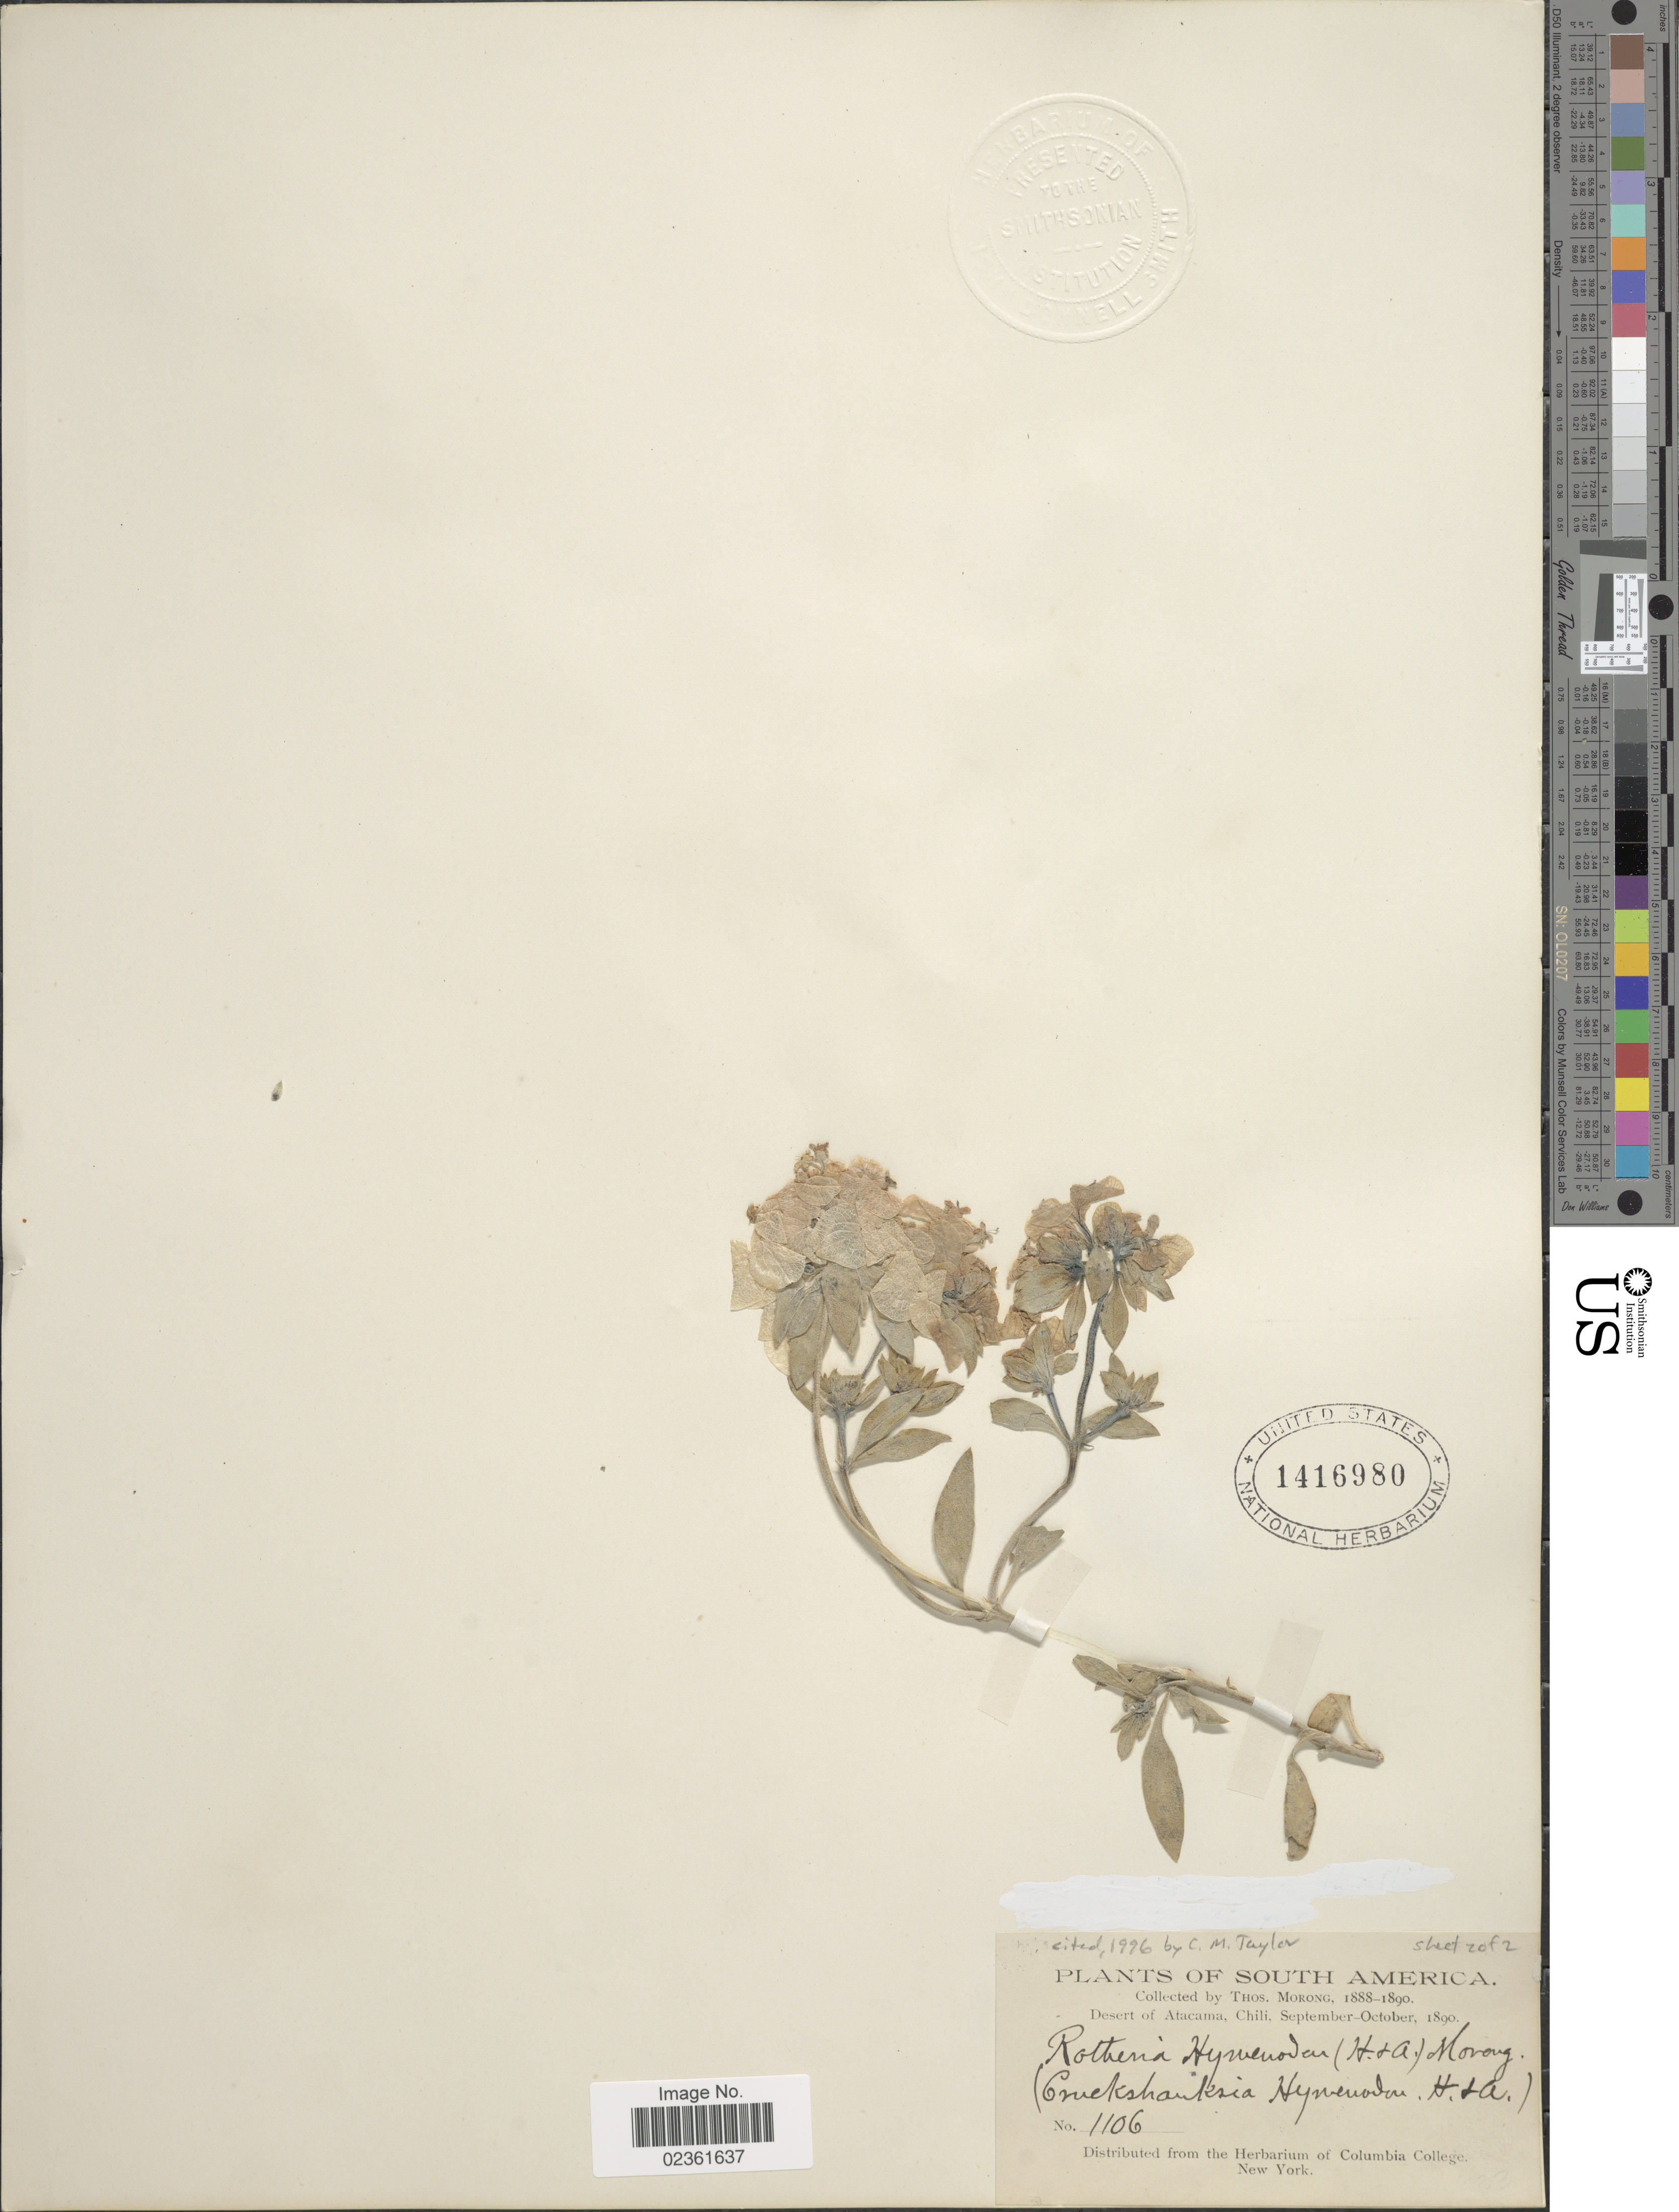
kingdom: Plantae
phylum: Tracheophyta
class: Magnoliopsida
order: Gentianales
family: Rubiaceae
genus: Cruckshanksia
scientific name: Cruckshanksia hymenodon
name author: Hook. & Arn.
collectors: ex herb. T. Morong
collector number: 1106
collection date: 1890-09/1890-10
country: Chile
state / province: Atacama (III)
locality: Desert of Atacama.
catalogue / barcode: US 1416980